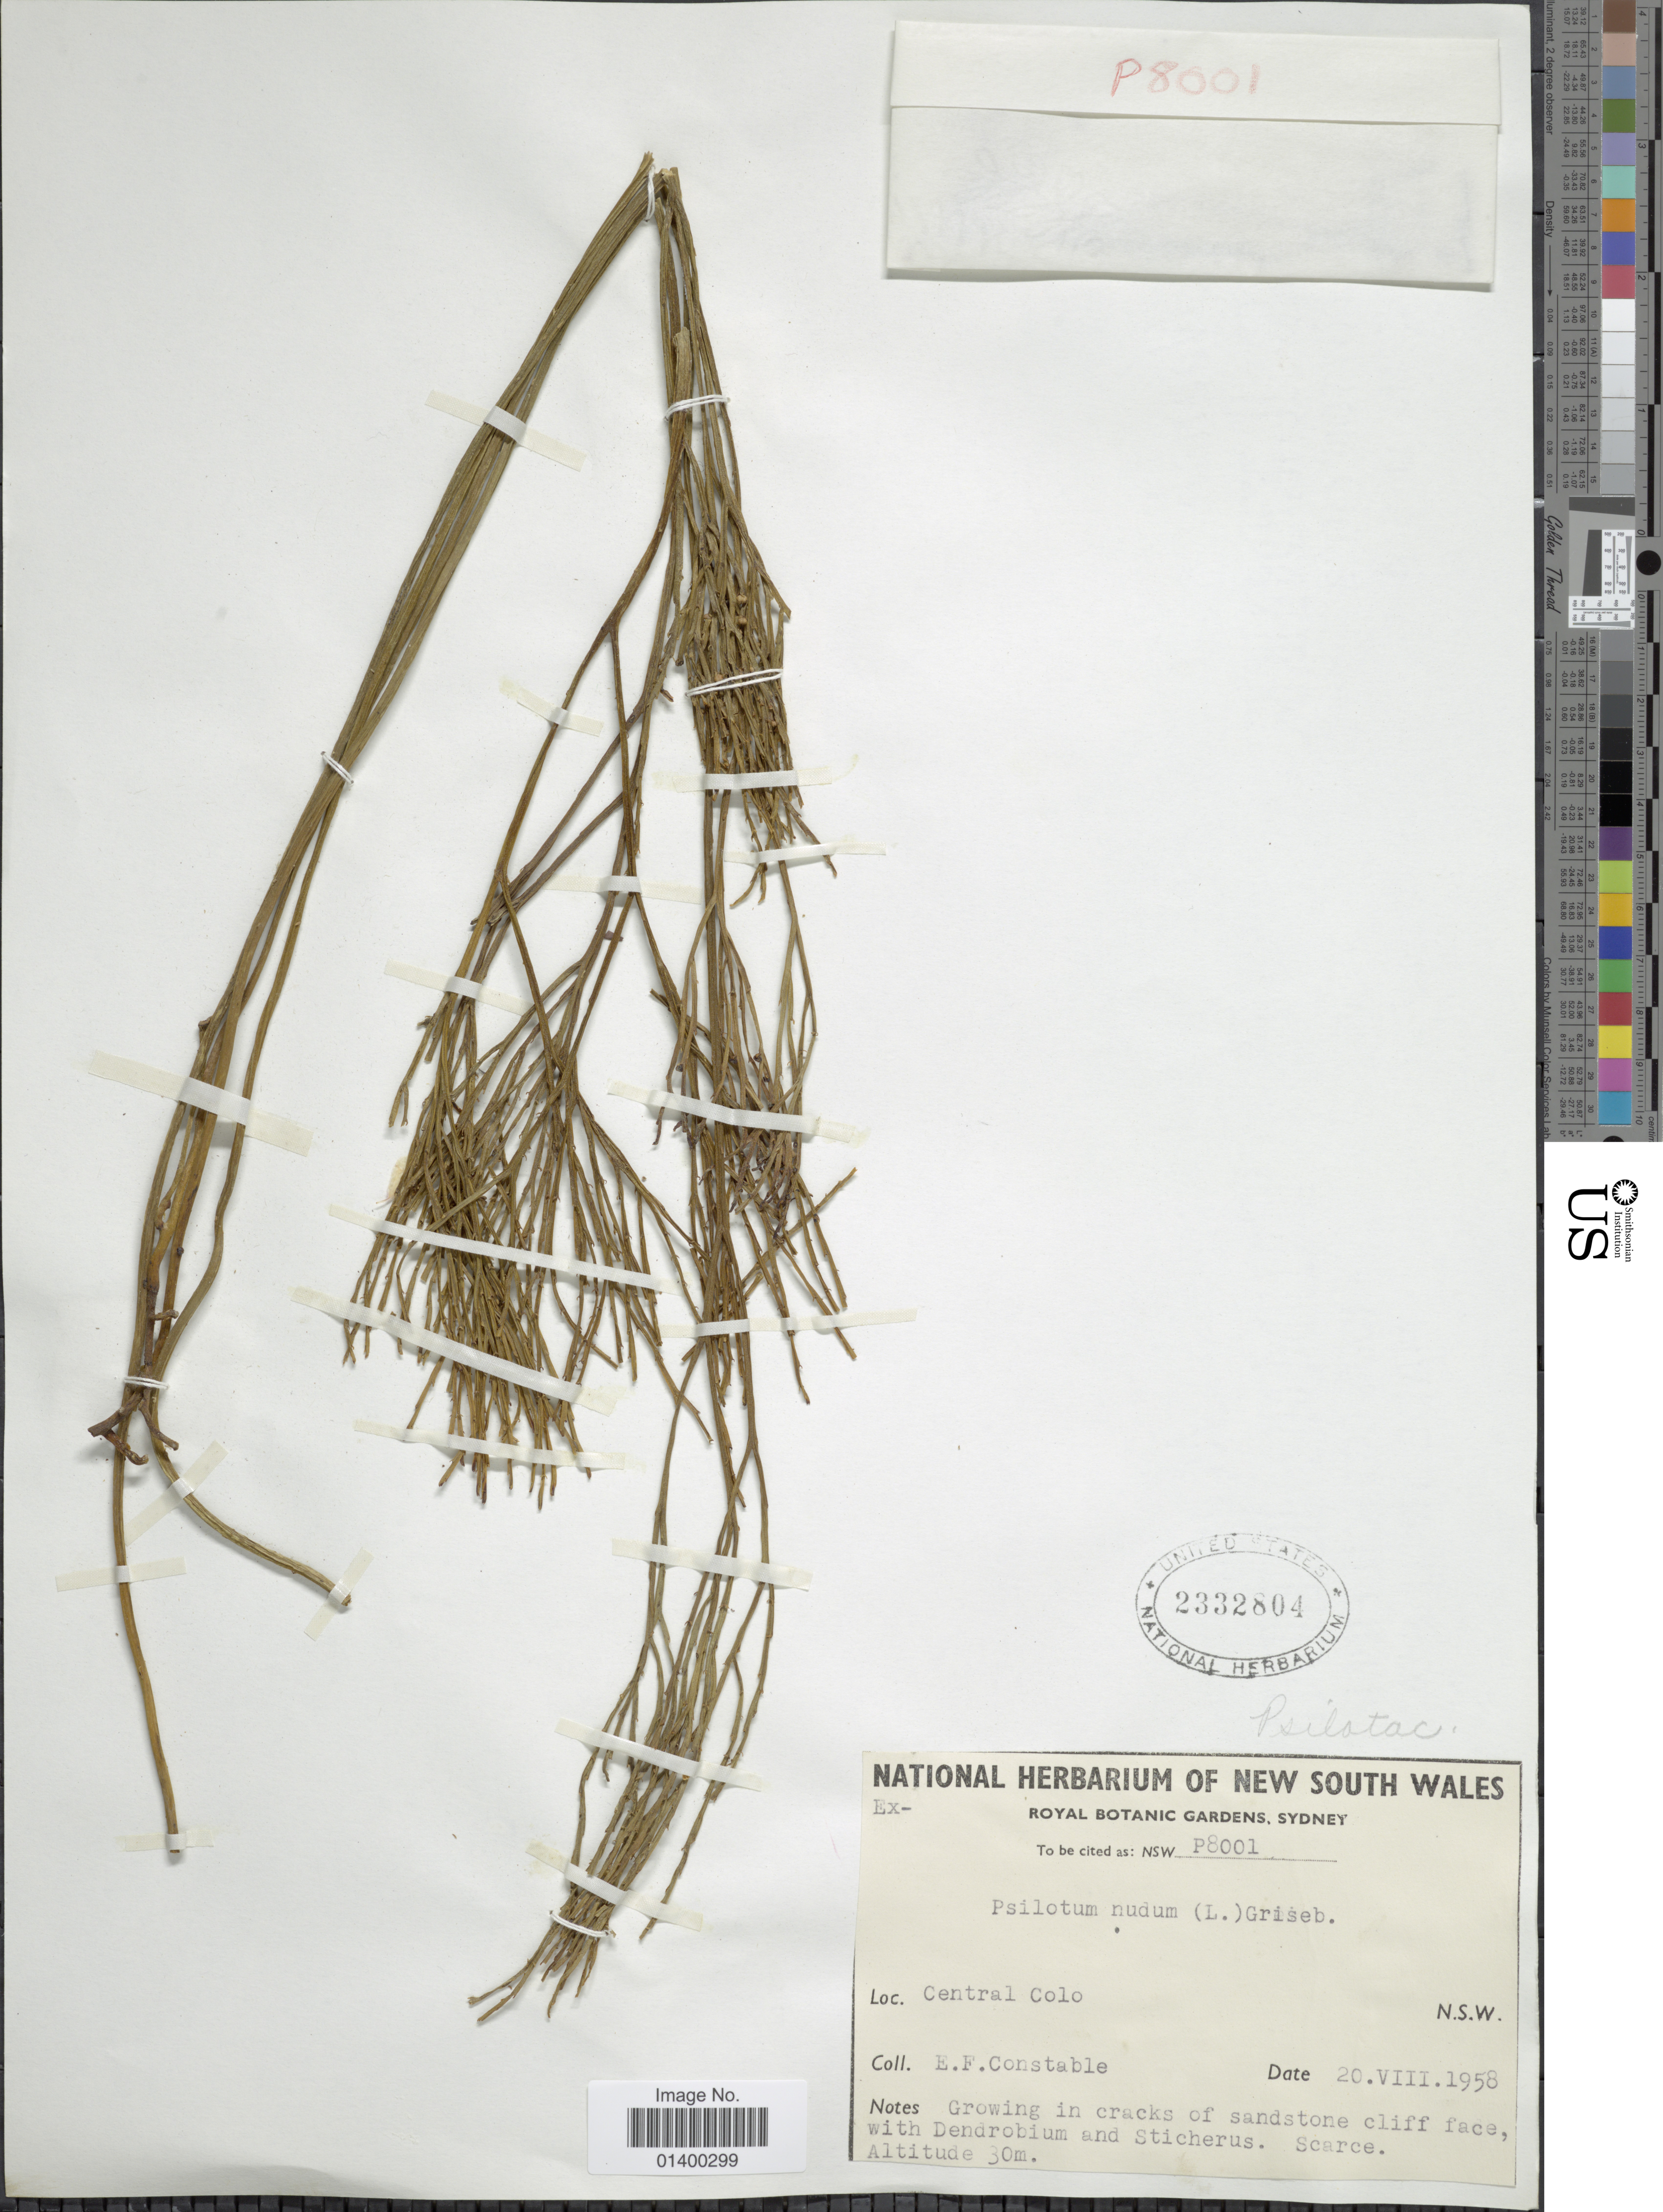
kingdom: Plantae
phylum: Tracheophyta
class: Polypodiopsida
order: Psilotales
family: Psilotaceae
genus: Psilotum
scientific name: Psilotum nudum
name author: (L.) P. Beauv.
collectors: E. F. Constable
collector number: NSW P8001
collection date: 1958-08-20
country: Australia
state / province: New South Wales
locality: Central Colo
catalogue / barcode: US 2332804